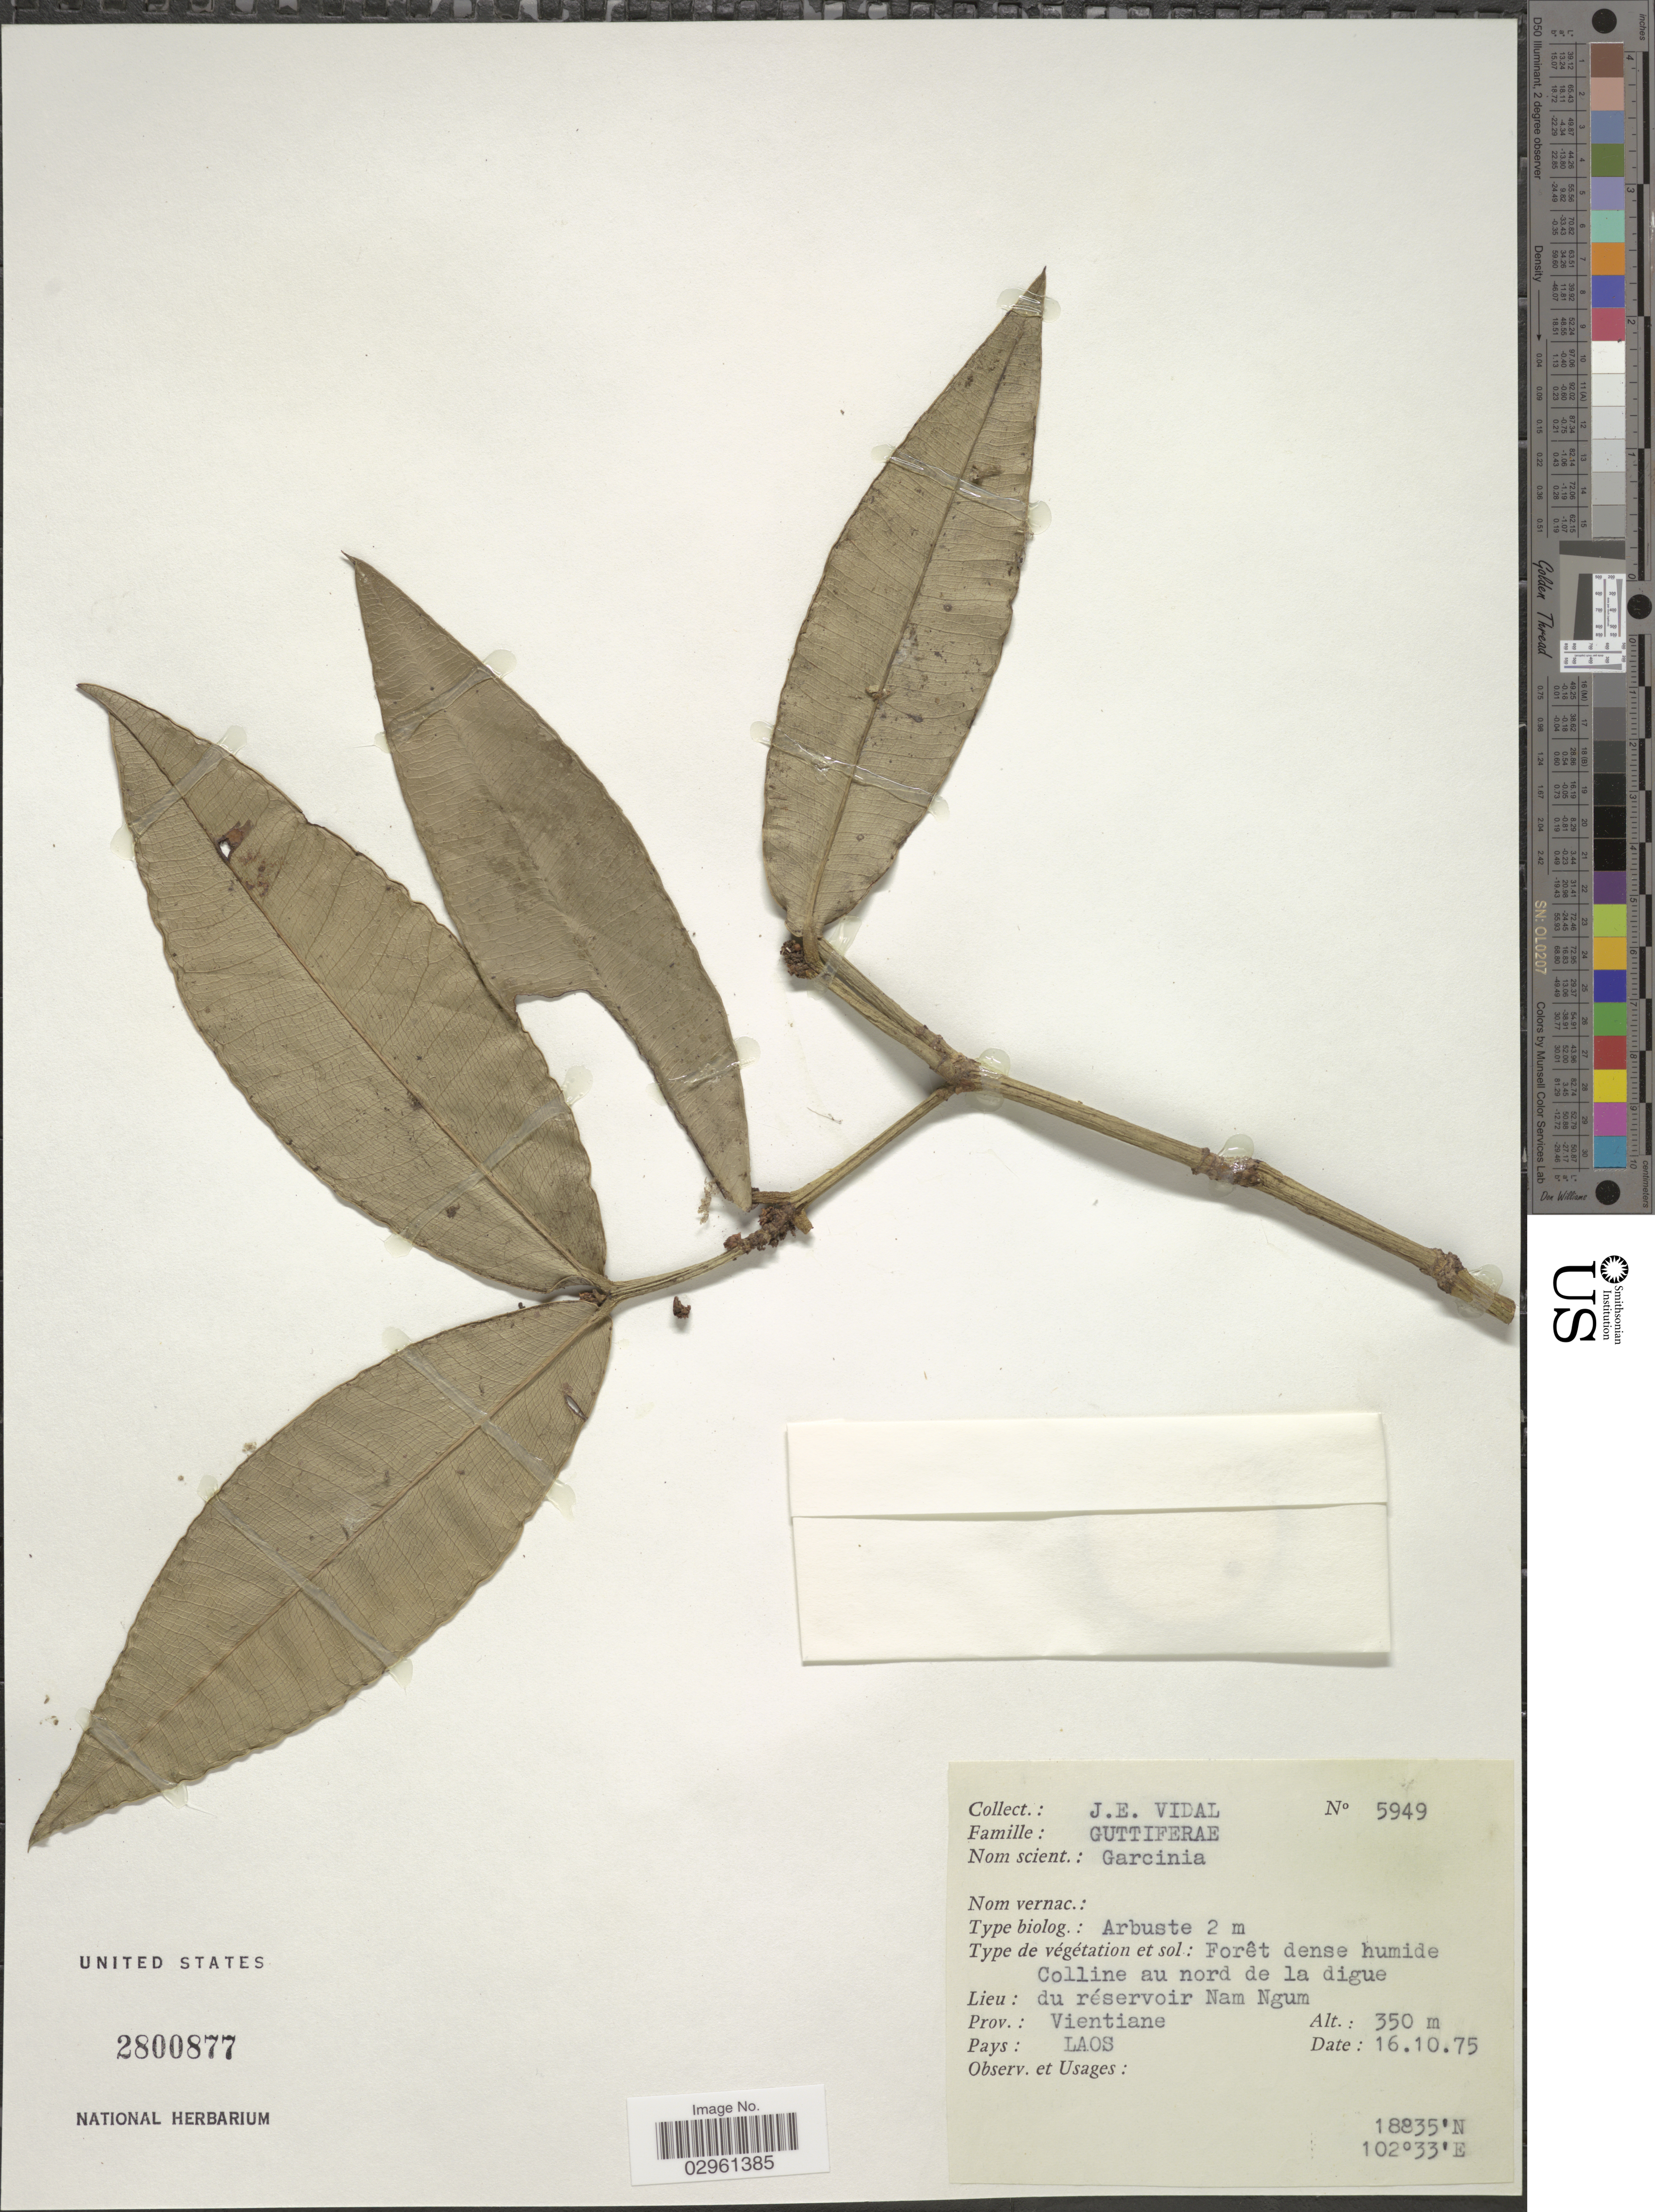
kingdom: Plantae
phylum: Tracheophyta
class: Magnoliopsida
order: Malpighiales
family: Clusiaceae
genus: Garcinia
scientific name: Garcinia sp.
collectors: J. E. Vidal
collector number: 5949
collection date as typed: Transcribed d/m/y: 16/10/75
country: Laos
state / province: Viangchan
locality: Colline au nord de la digue du réservoir Nam Ngum. Prov.: Vientiane.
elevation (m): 350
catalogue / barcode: US 2800877